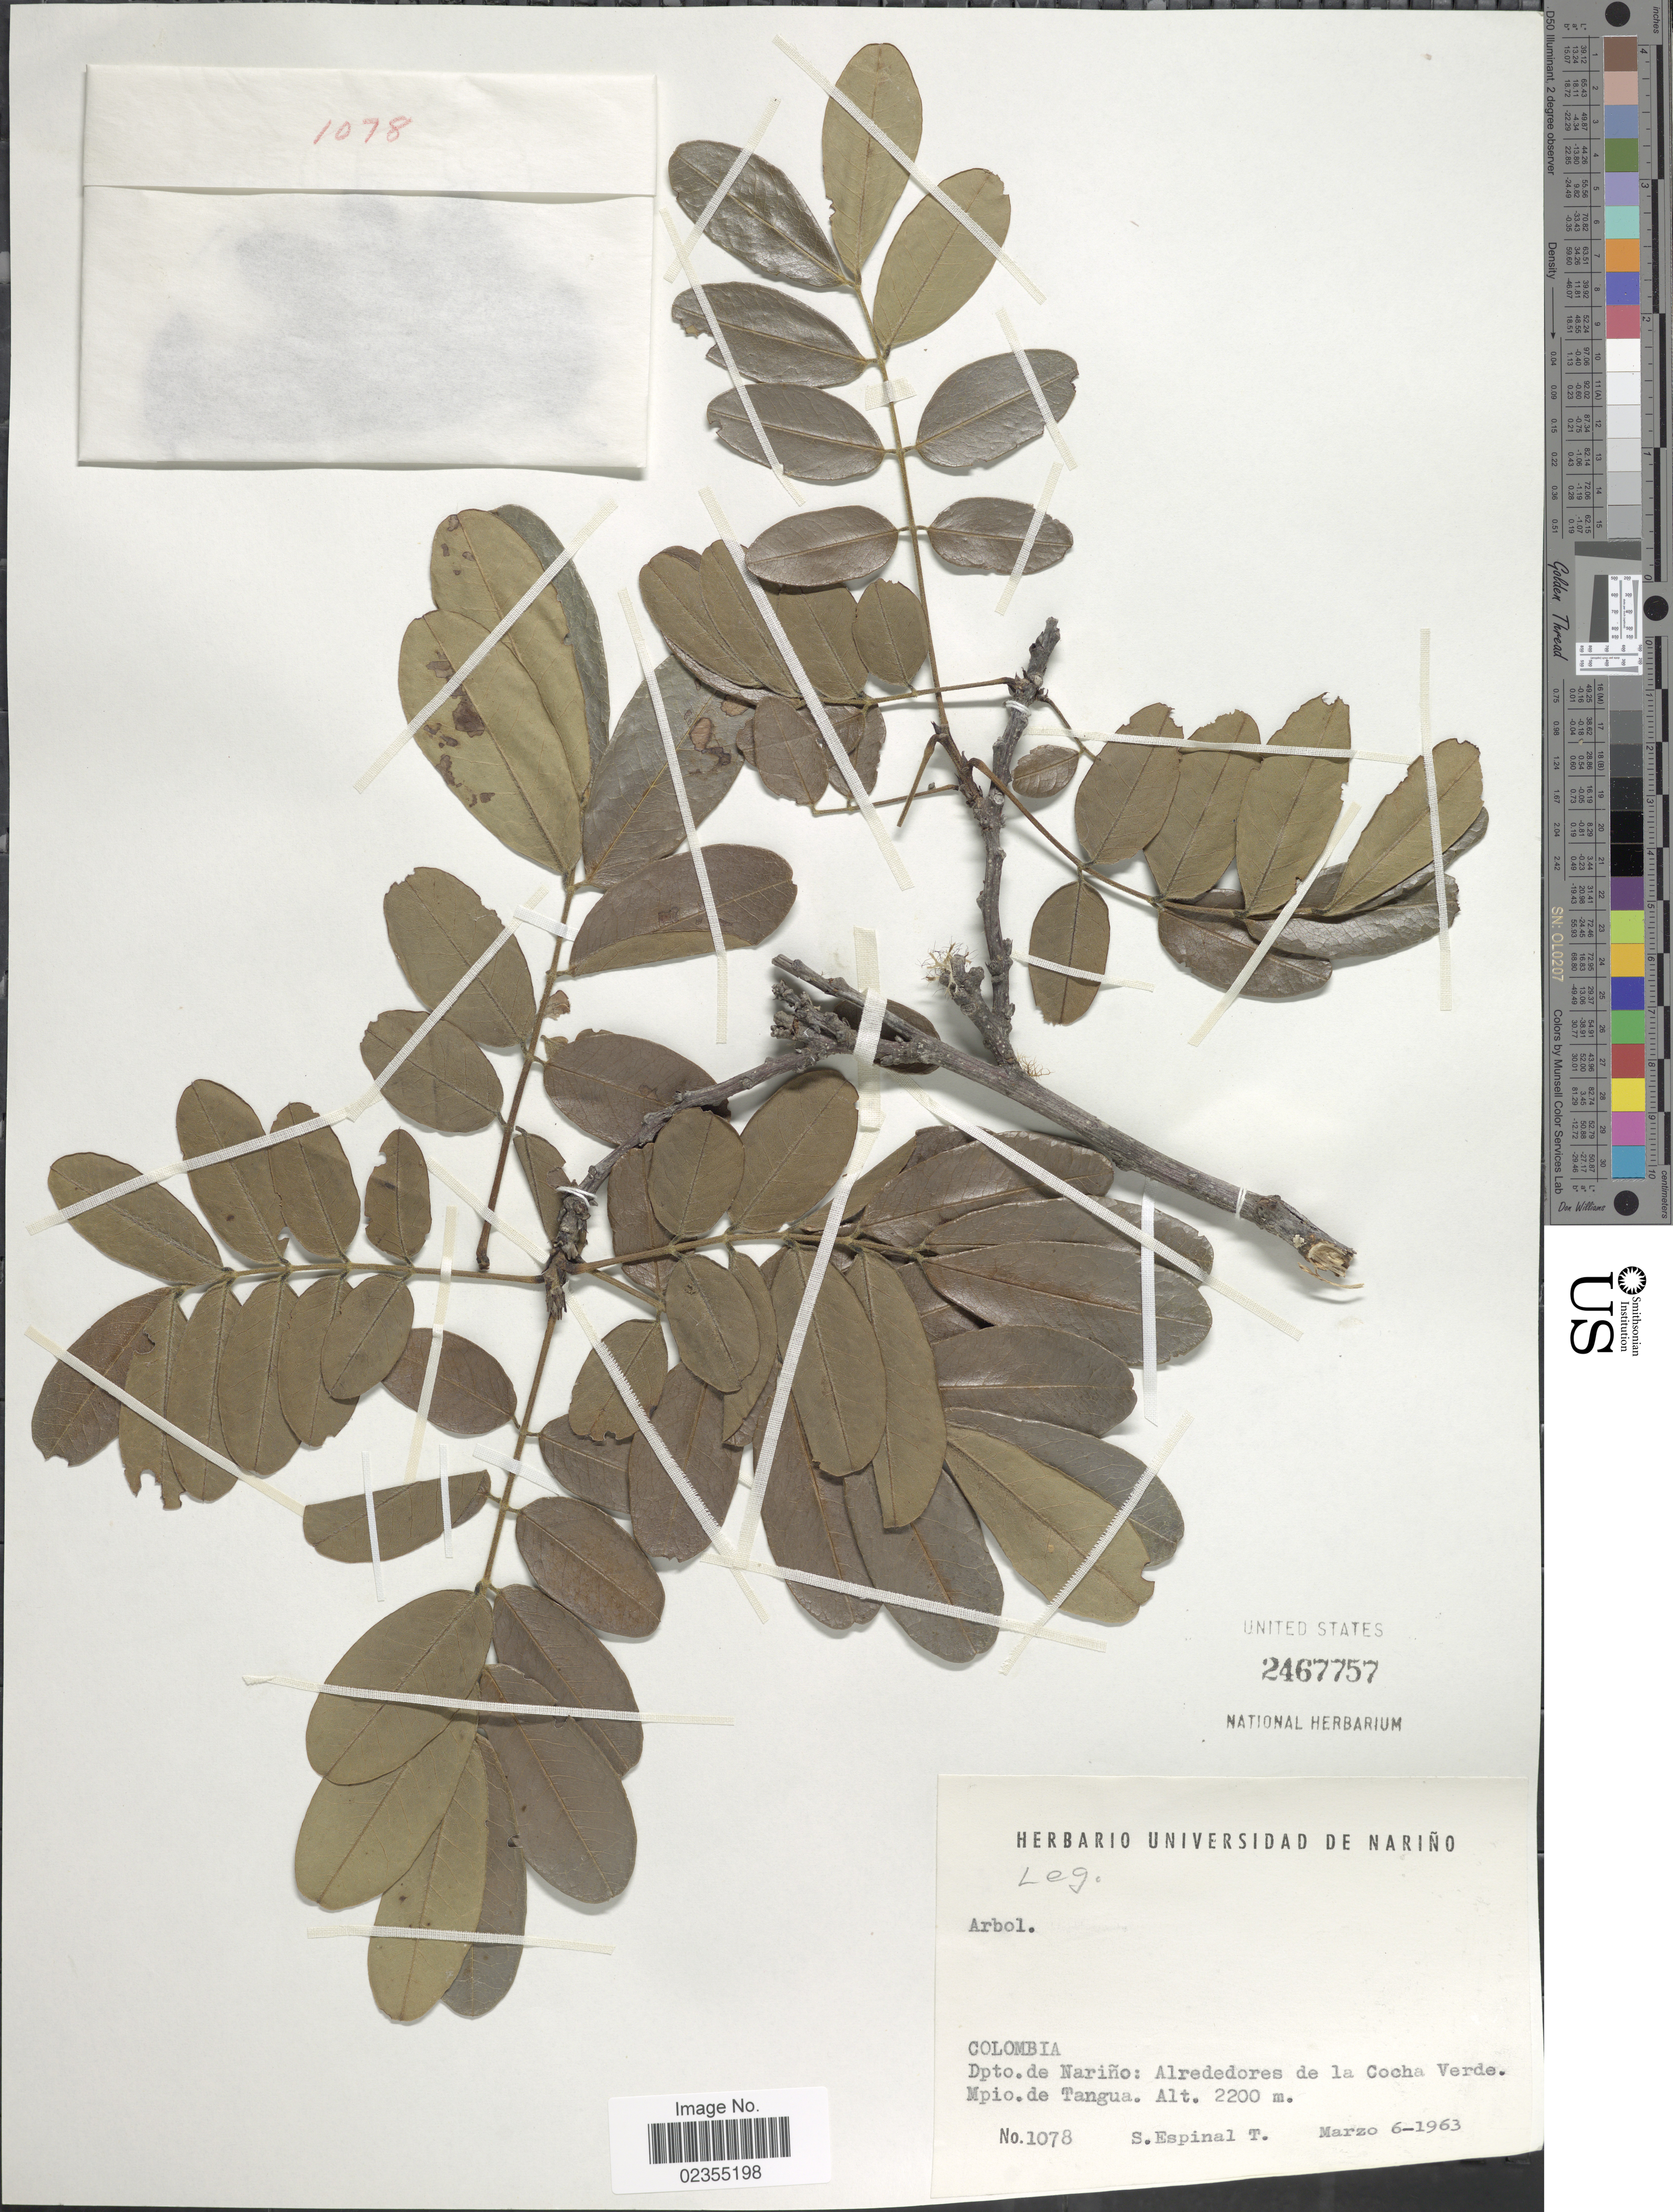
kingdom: Plantae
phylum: Tracheophyta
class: Magnoliopsida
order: Fabales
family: Fabaceae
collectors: S. T. Espinal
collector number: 1078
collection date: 1963-03-06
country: Colombia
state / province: Nariño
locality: Dpto. de Nariño: Alrededores de la Cocha Verde. Mpio. de Tangua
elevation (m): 2200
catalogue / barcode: US 2467757